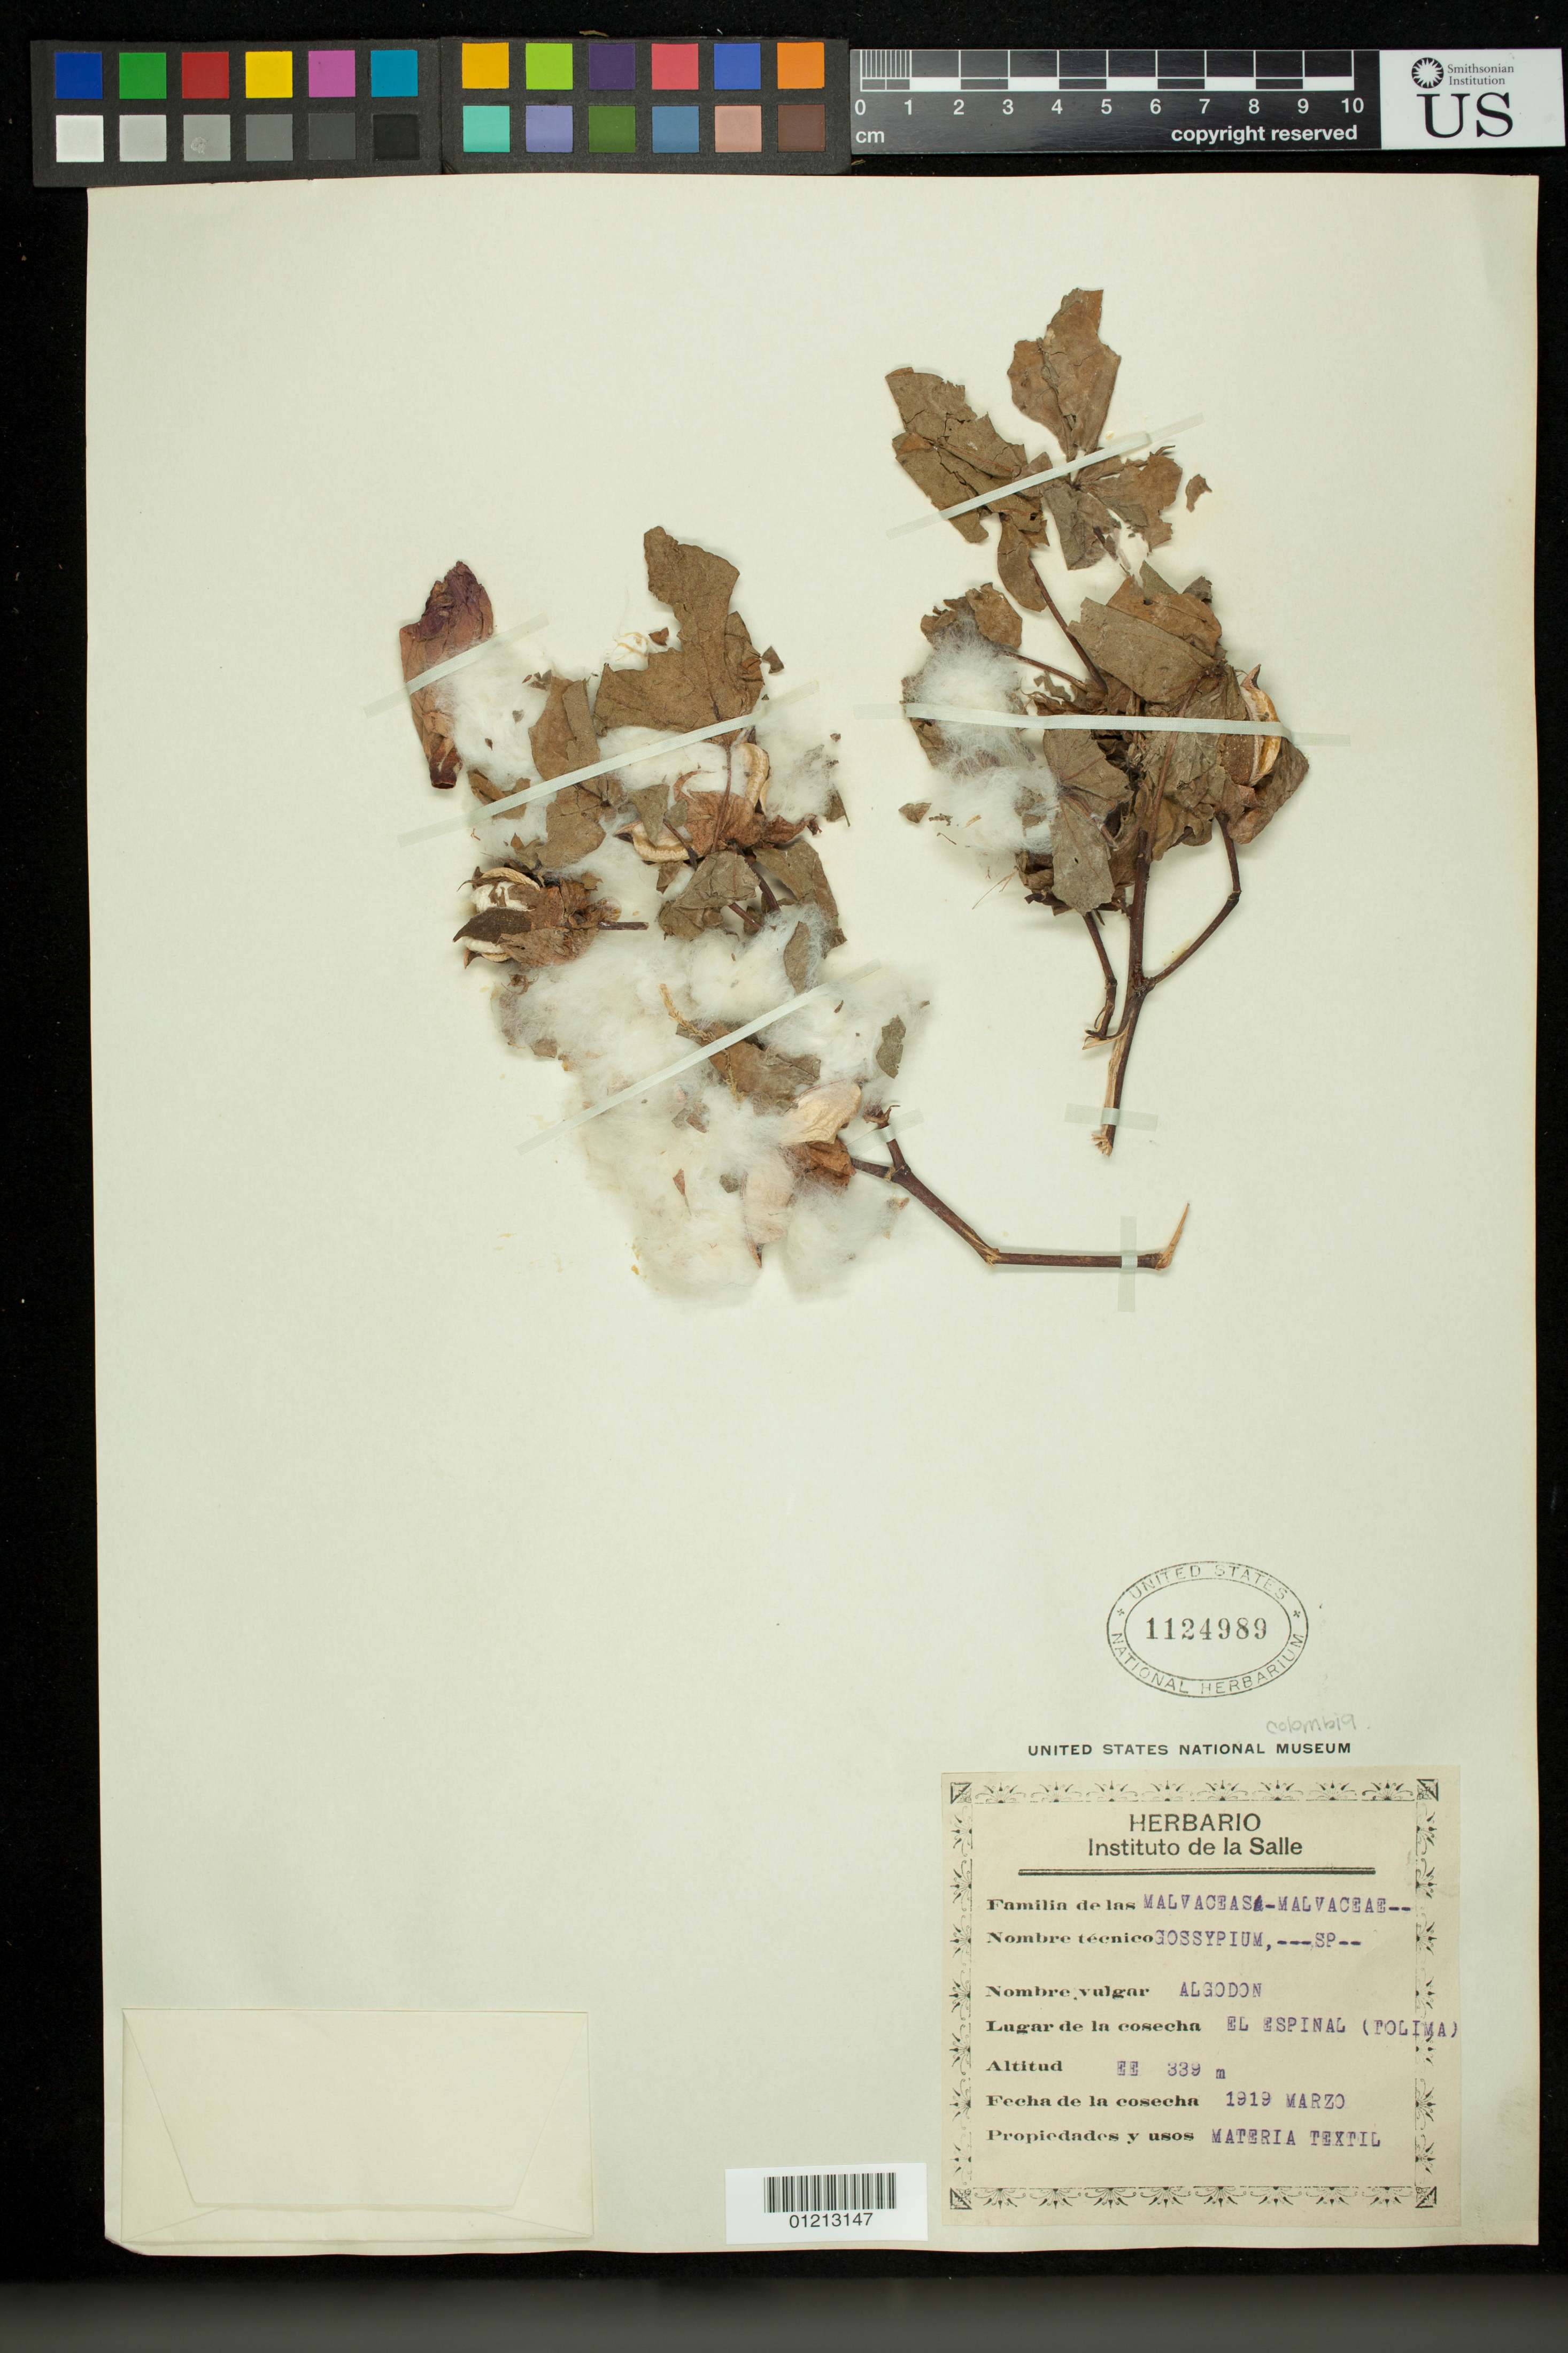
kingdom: Plantae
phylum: Tracheophyta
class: Magnoliopsida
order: Malvales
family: Malvaceae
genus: Gossypium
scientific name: Gossypium sp.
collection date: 1919-03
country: Colombia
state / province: Tolima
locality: El Espinal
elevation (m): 339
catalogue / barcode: US 1124989